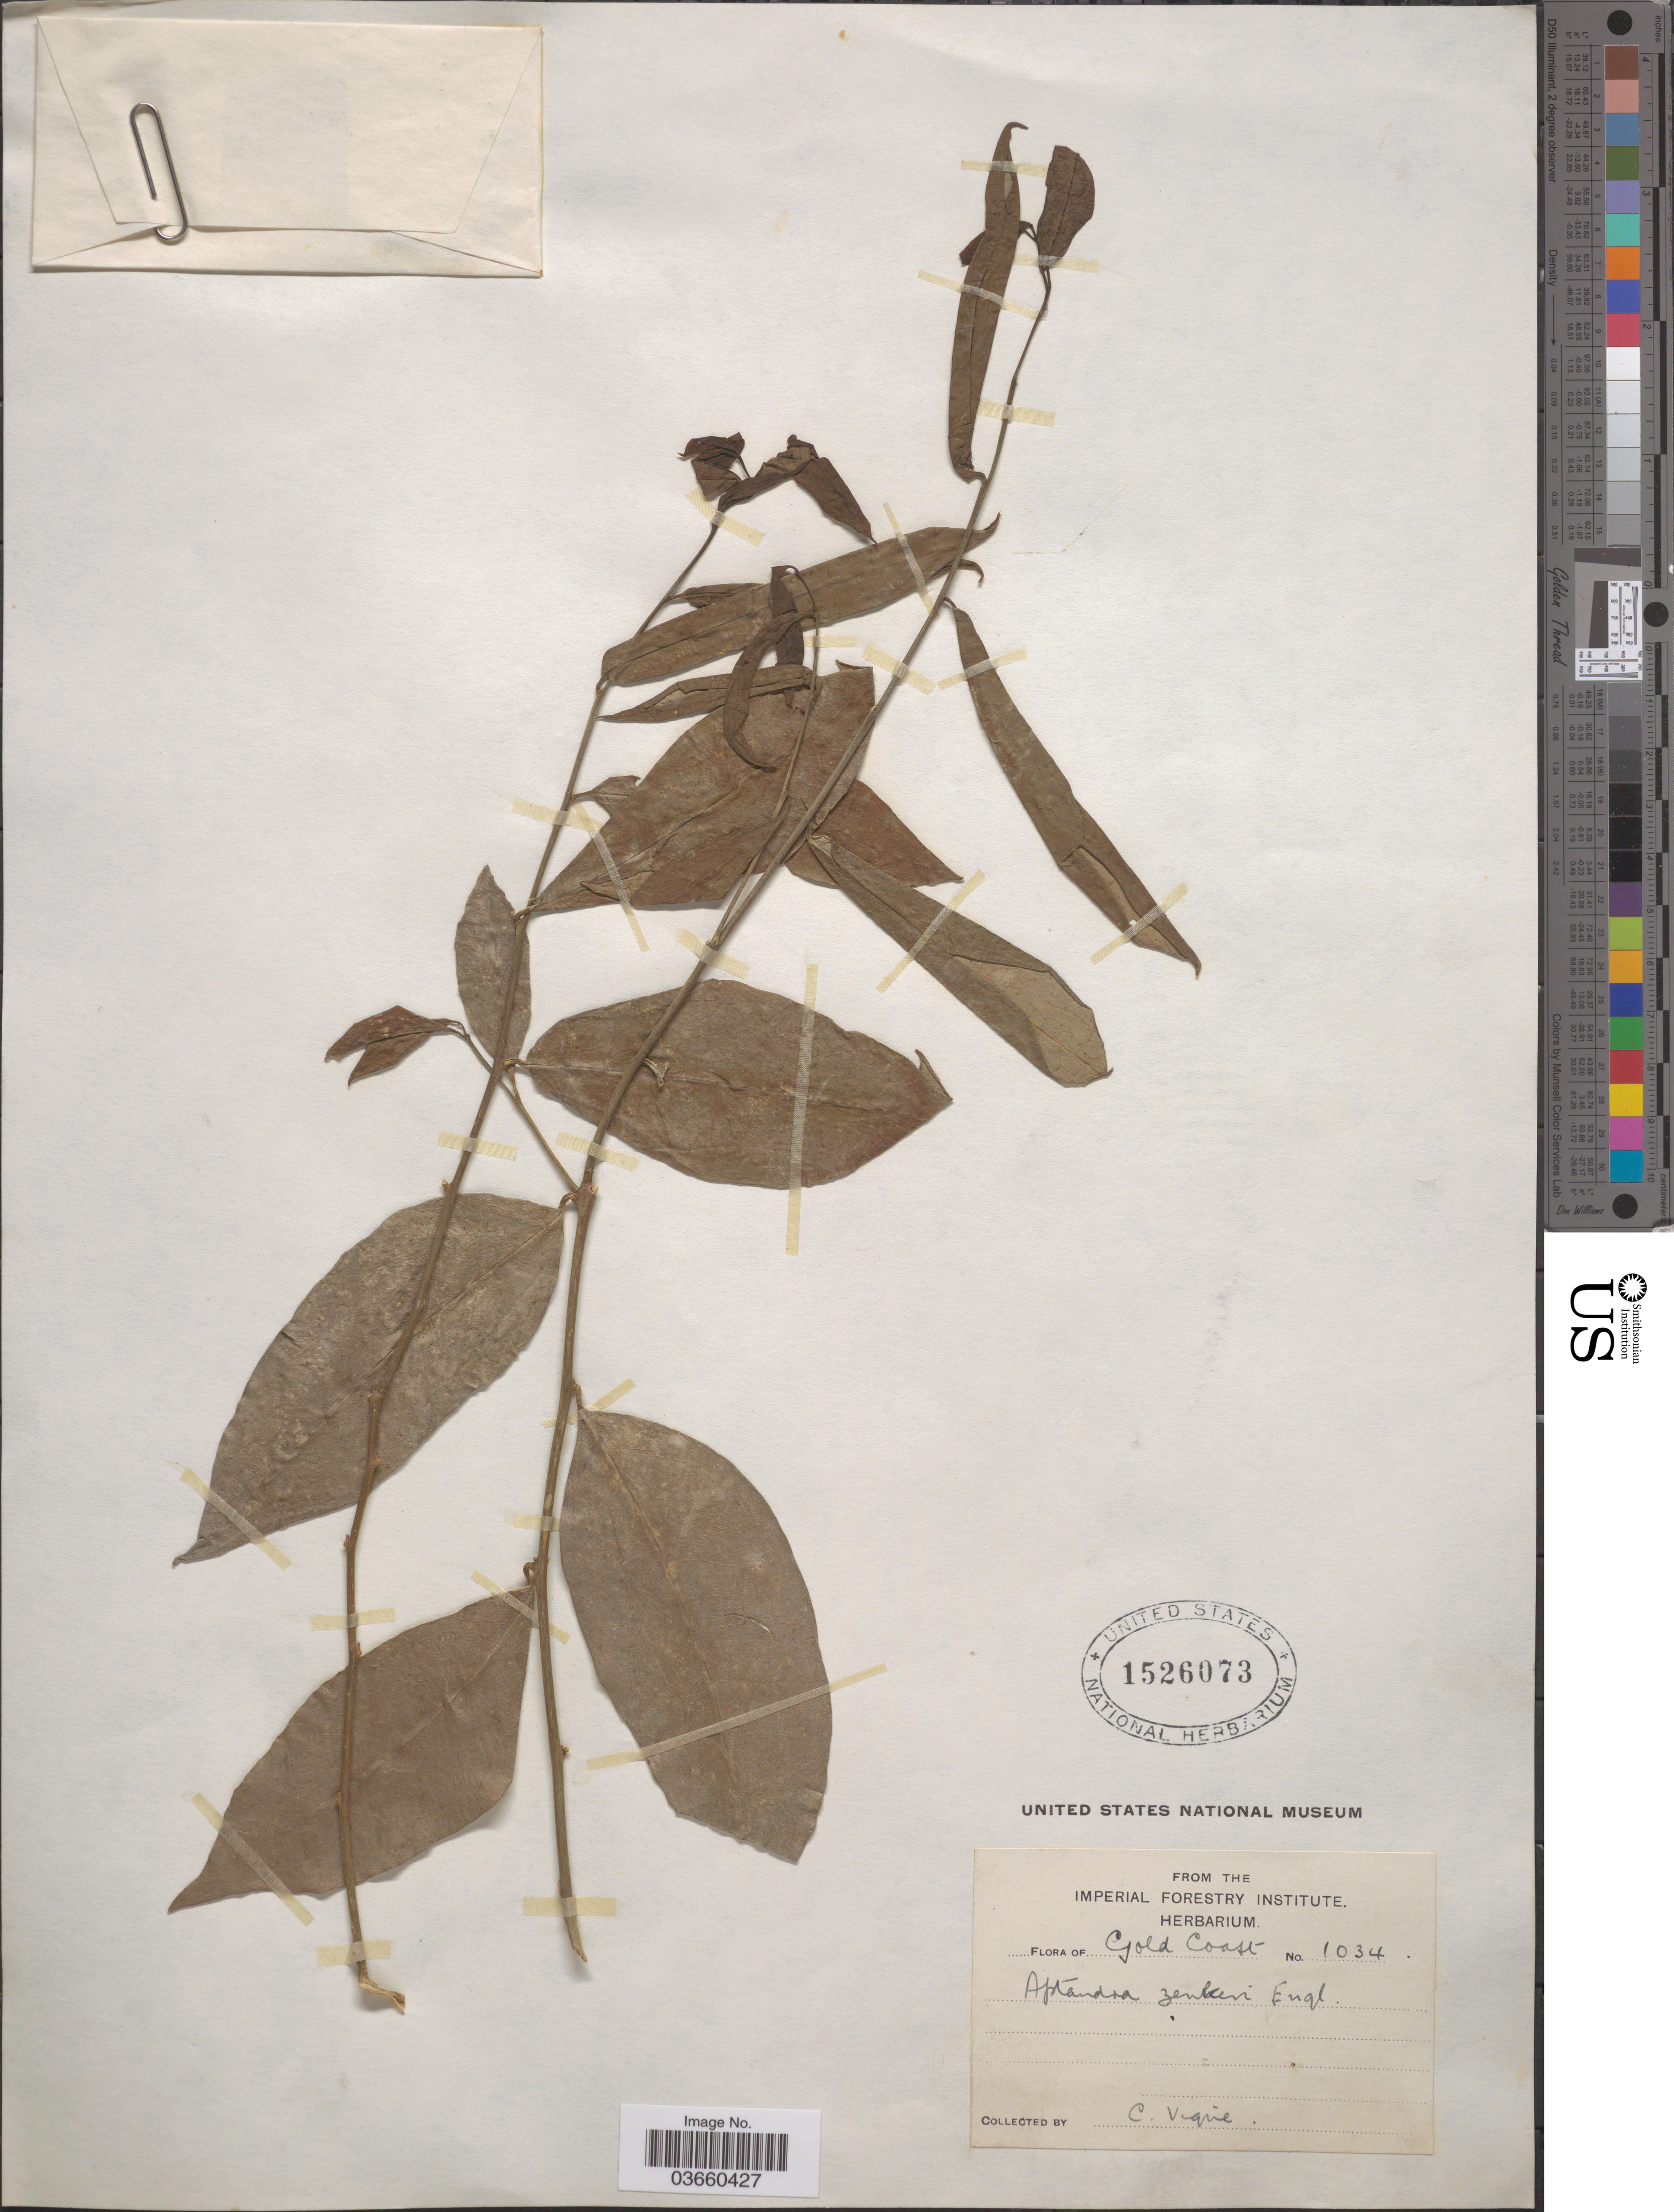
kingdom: Plantae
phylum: Tracheophyta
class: Magnoliopsida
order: Santalales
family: Aptandraceae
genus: Aptandra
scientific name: Aptandra zenkeri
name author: Engl.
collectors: C. Vigne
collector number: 1034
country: Ghana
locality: Gold Coast.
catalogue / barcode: US 1526073